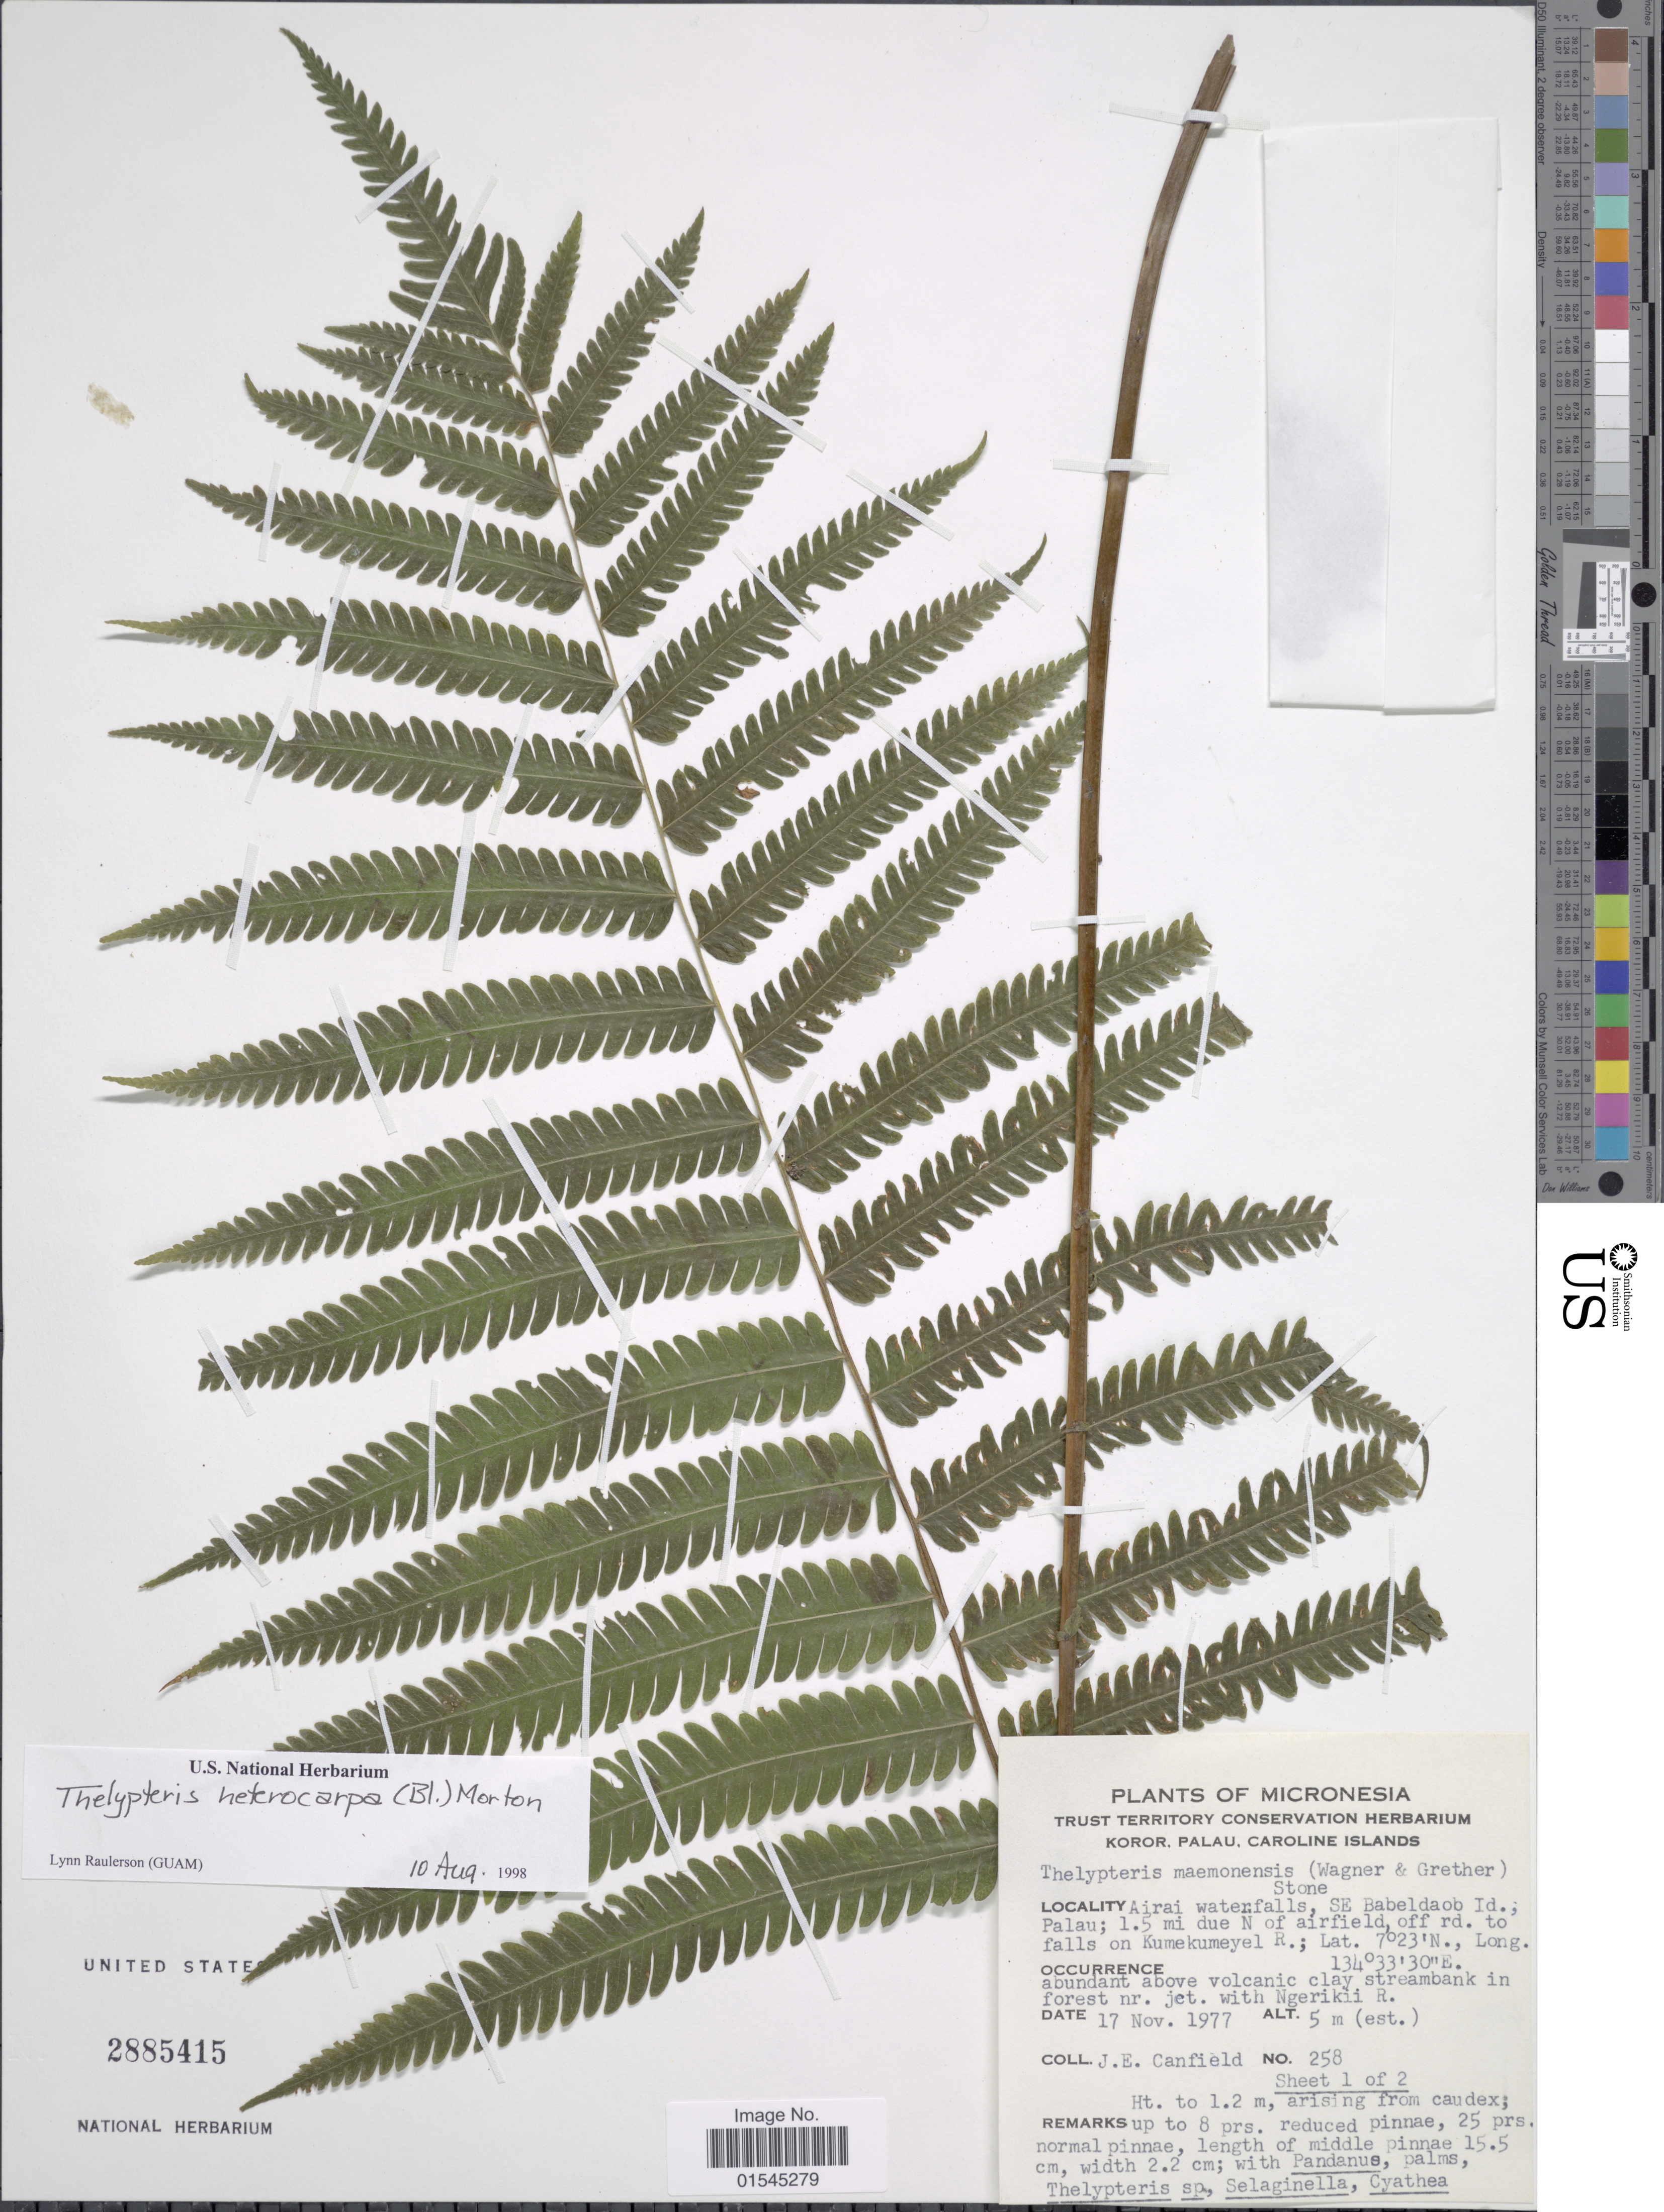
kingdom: Plantae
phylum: Tracheophyta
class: Polypodiopsida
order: Polypodiales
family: Thelypteridaceae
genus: Sphaerostephanos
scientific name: Sphaerostephanos heterocarpus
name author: (Blume) Holttum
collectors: J. E. Canfield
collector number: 258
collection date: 1977-11-17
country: Palau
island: Babeldaob [Babelthuap]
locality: Micronesia. Koror, Palau, Caroline Islands. Airai waterfalls, SE Babeldaob Id.; Palau; 1.5 mi due N of airfield off rd. to falls on Kumkumeyel R.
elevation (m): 5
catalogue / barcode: US 2885415